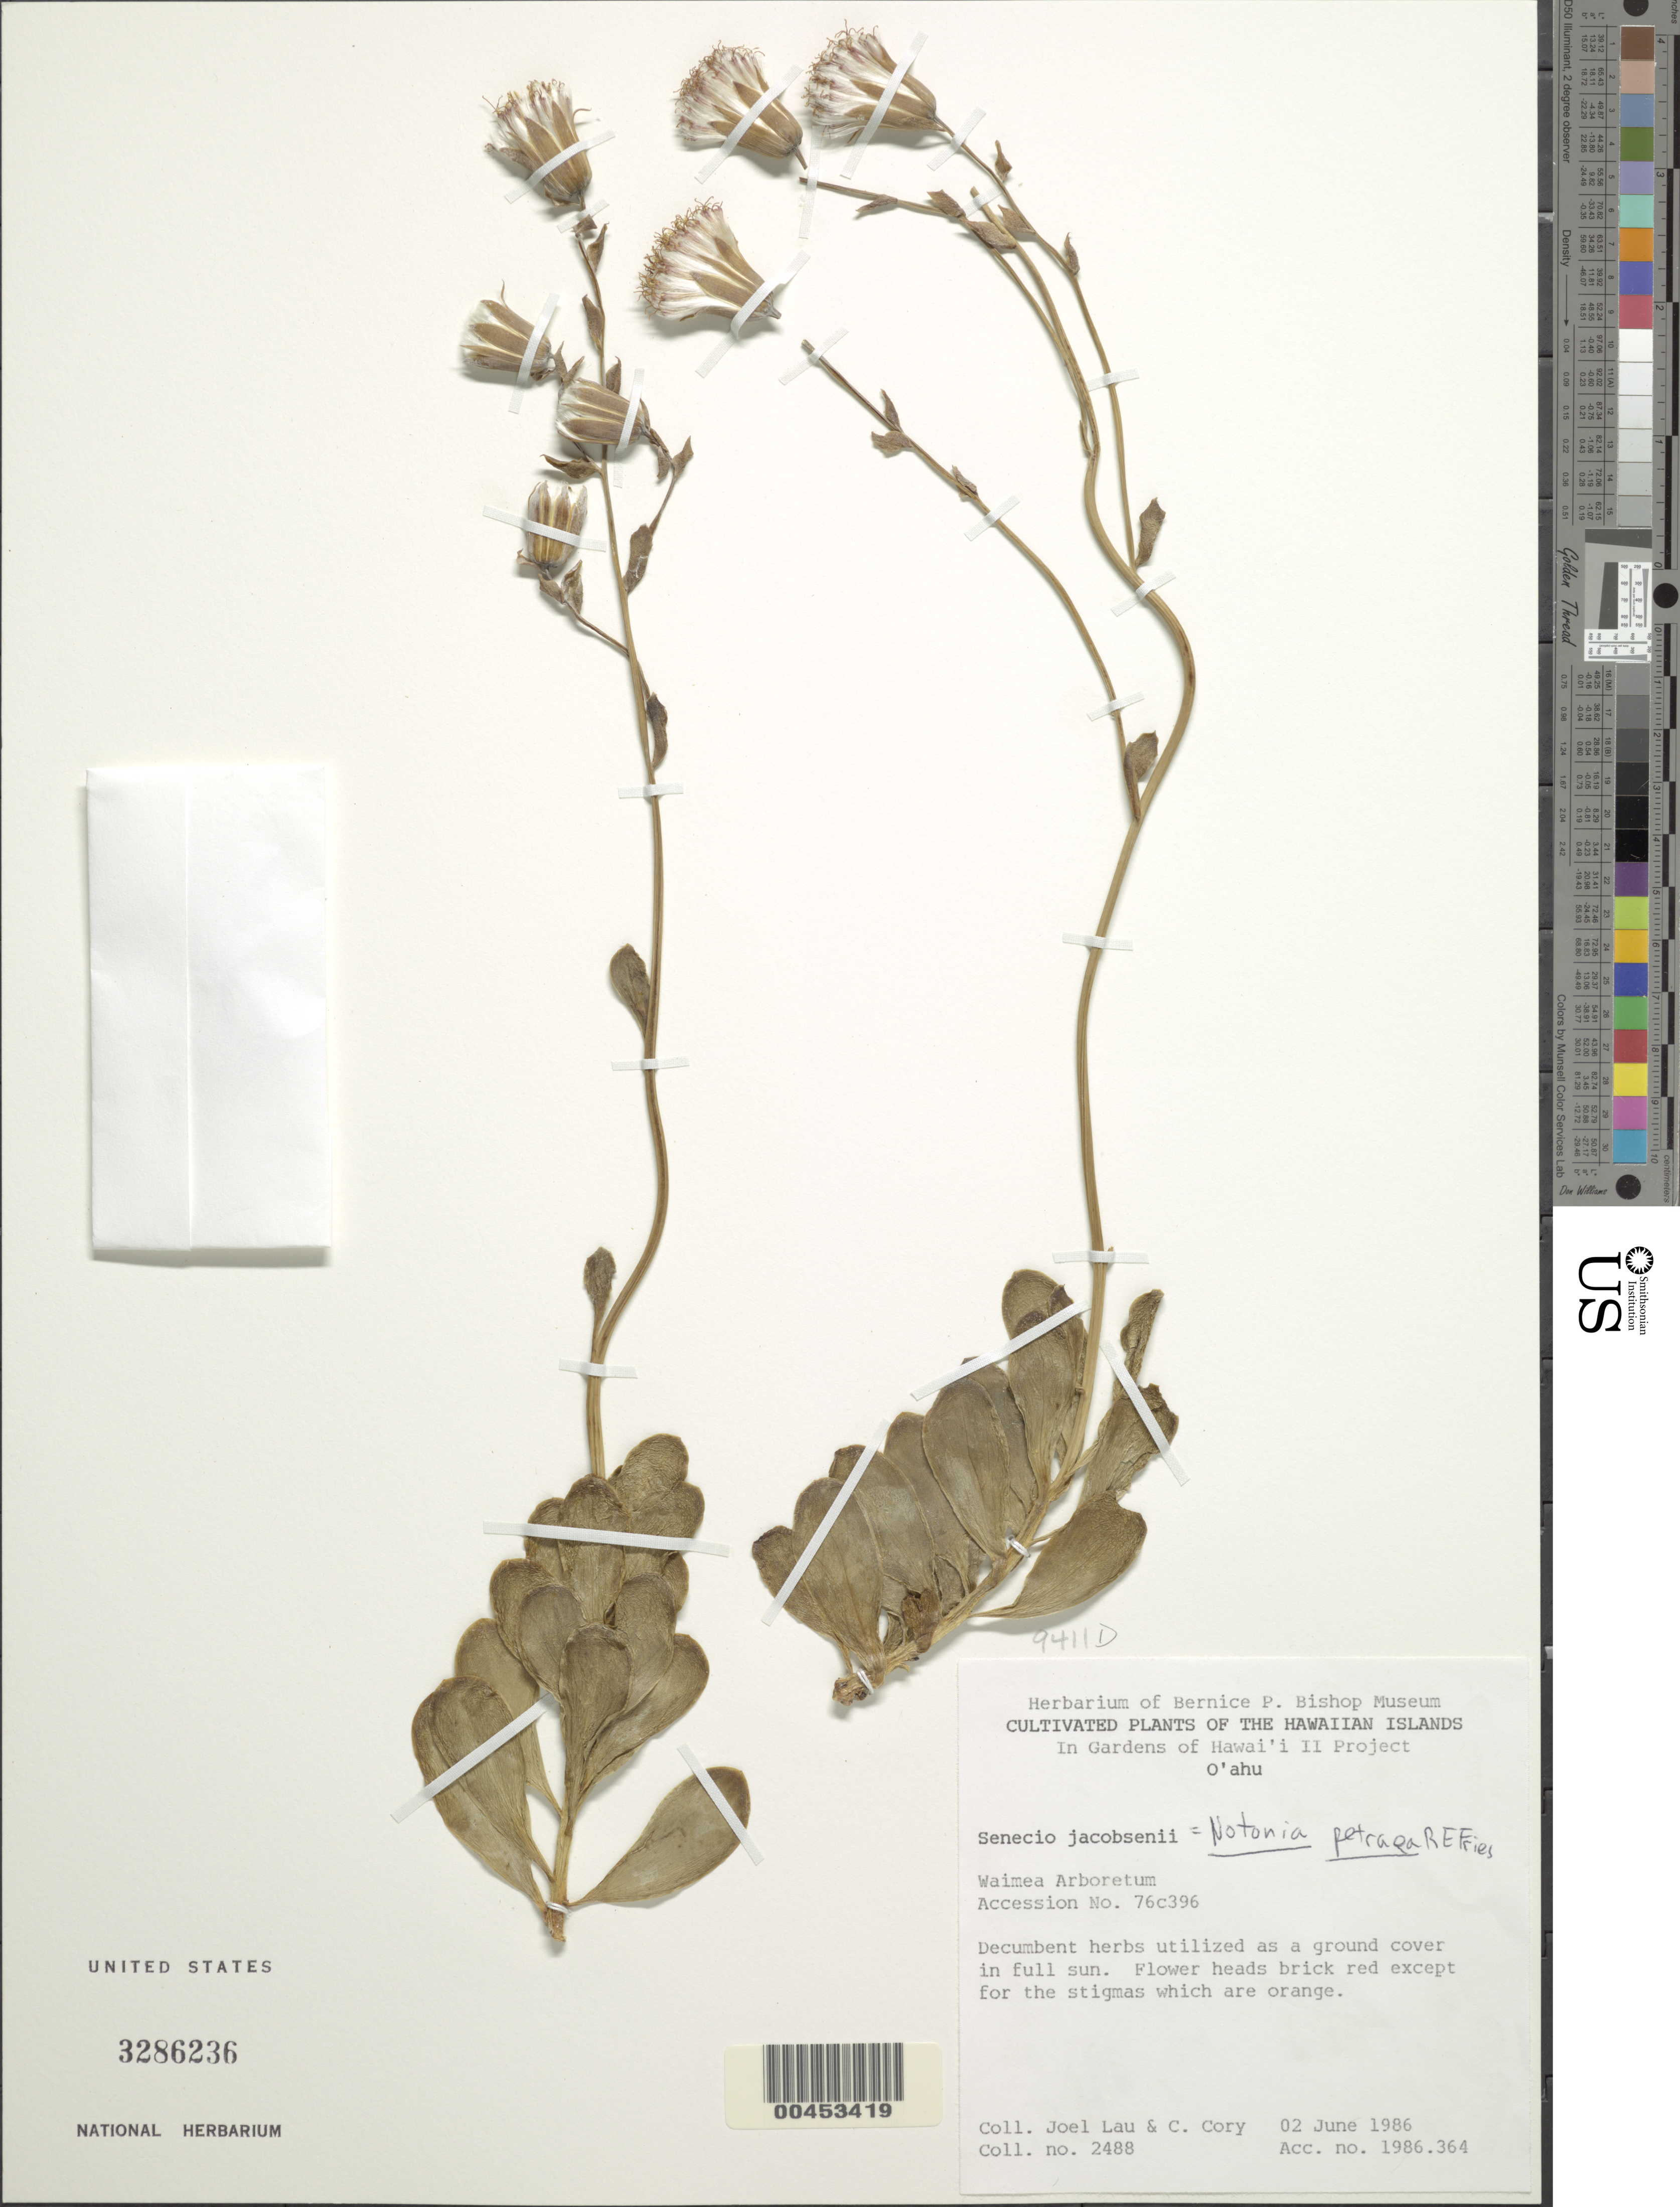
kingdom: Plantae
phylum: Tracheophyta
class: Magnoliopsida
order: Asterales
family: Asteraceae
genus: Kleinia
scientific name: Kleinia petraea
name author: (R.E. Fr.) C. Jeffrey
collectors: J. Lau & C. Cory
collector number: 2488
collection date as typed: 2 Jun 1986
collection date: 1986-06-02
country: United States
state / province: Hawaii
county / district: Kauai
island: Kaua'i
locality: Waimea Arboretum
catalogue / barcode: US 3286236